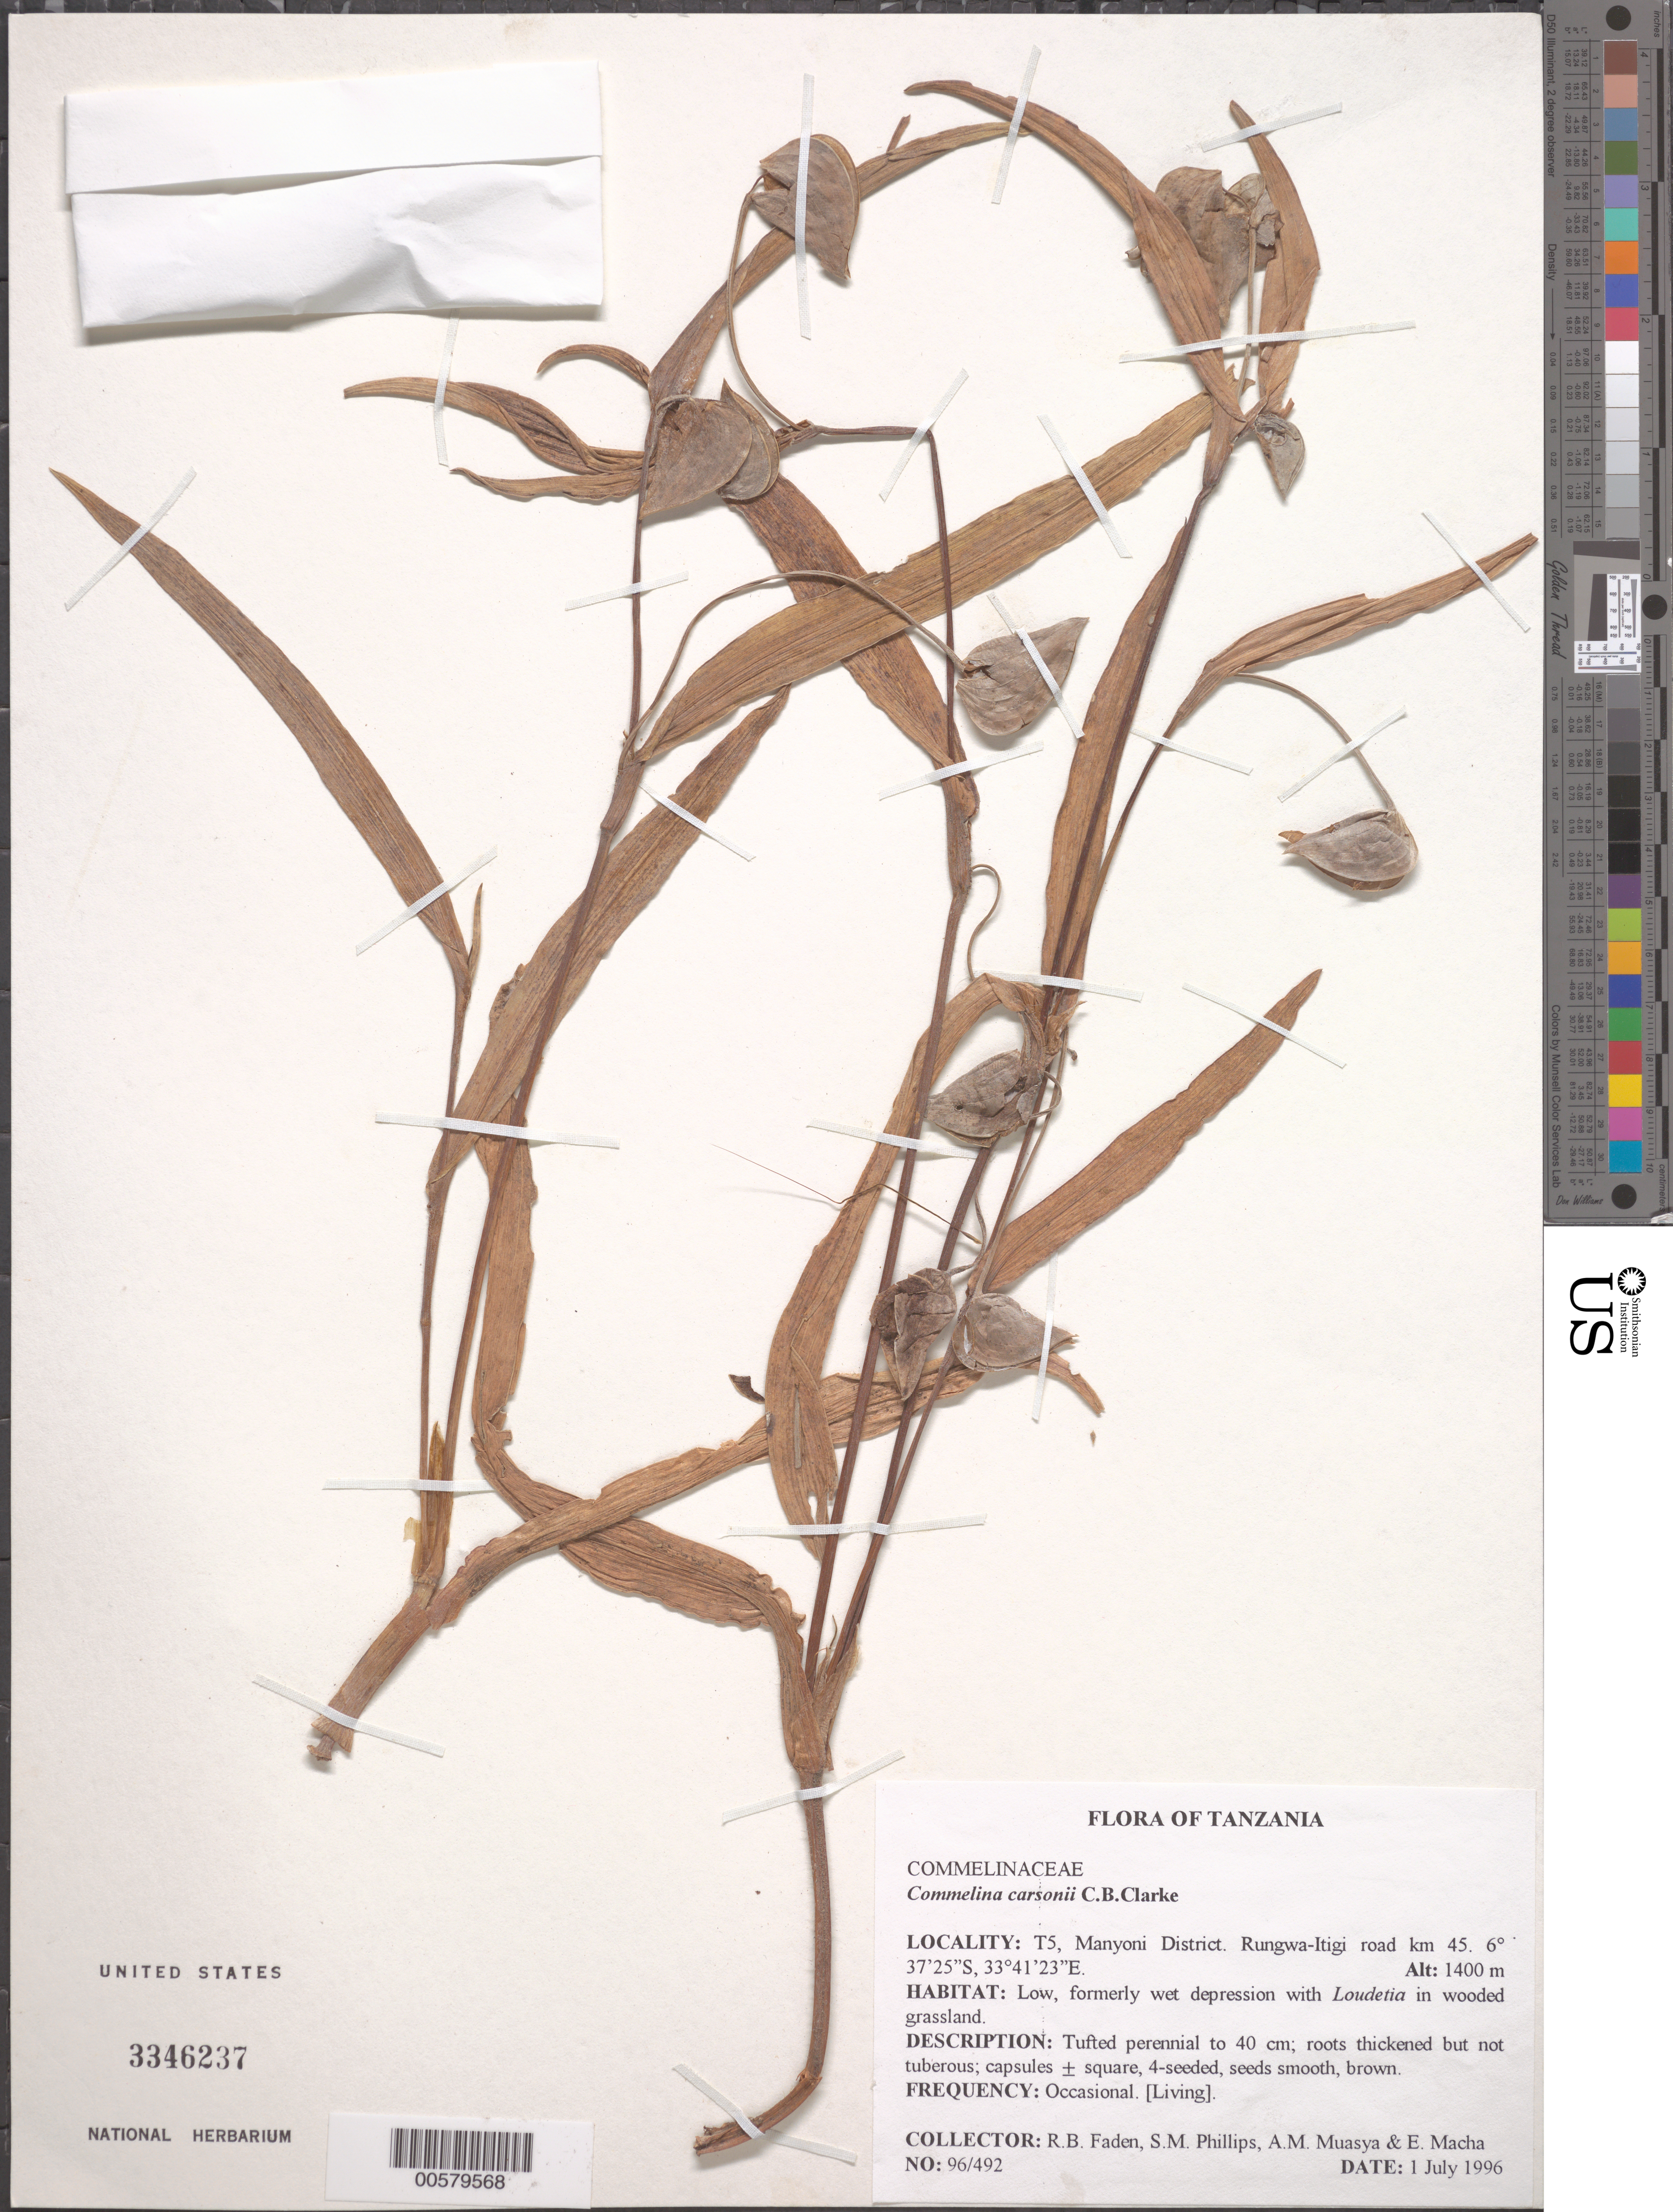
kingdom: Plantae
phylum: Tracheophyta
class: Liliopsida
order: Commelinales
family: Commelinaceae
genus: Commelina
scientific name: Commelina carsonii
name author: C.B. Clarke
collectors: R. B. Faden, S. M. Phillips, A. Muasya & E. Macha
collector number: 96/492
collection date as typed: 01 Jul 1996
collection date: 1996-07-01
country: Tanzania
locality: Manyoni dist., rungwa-itigi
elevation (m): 1400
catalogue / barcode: US 3346237